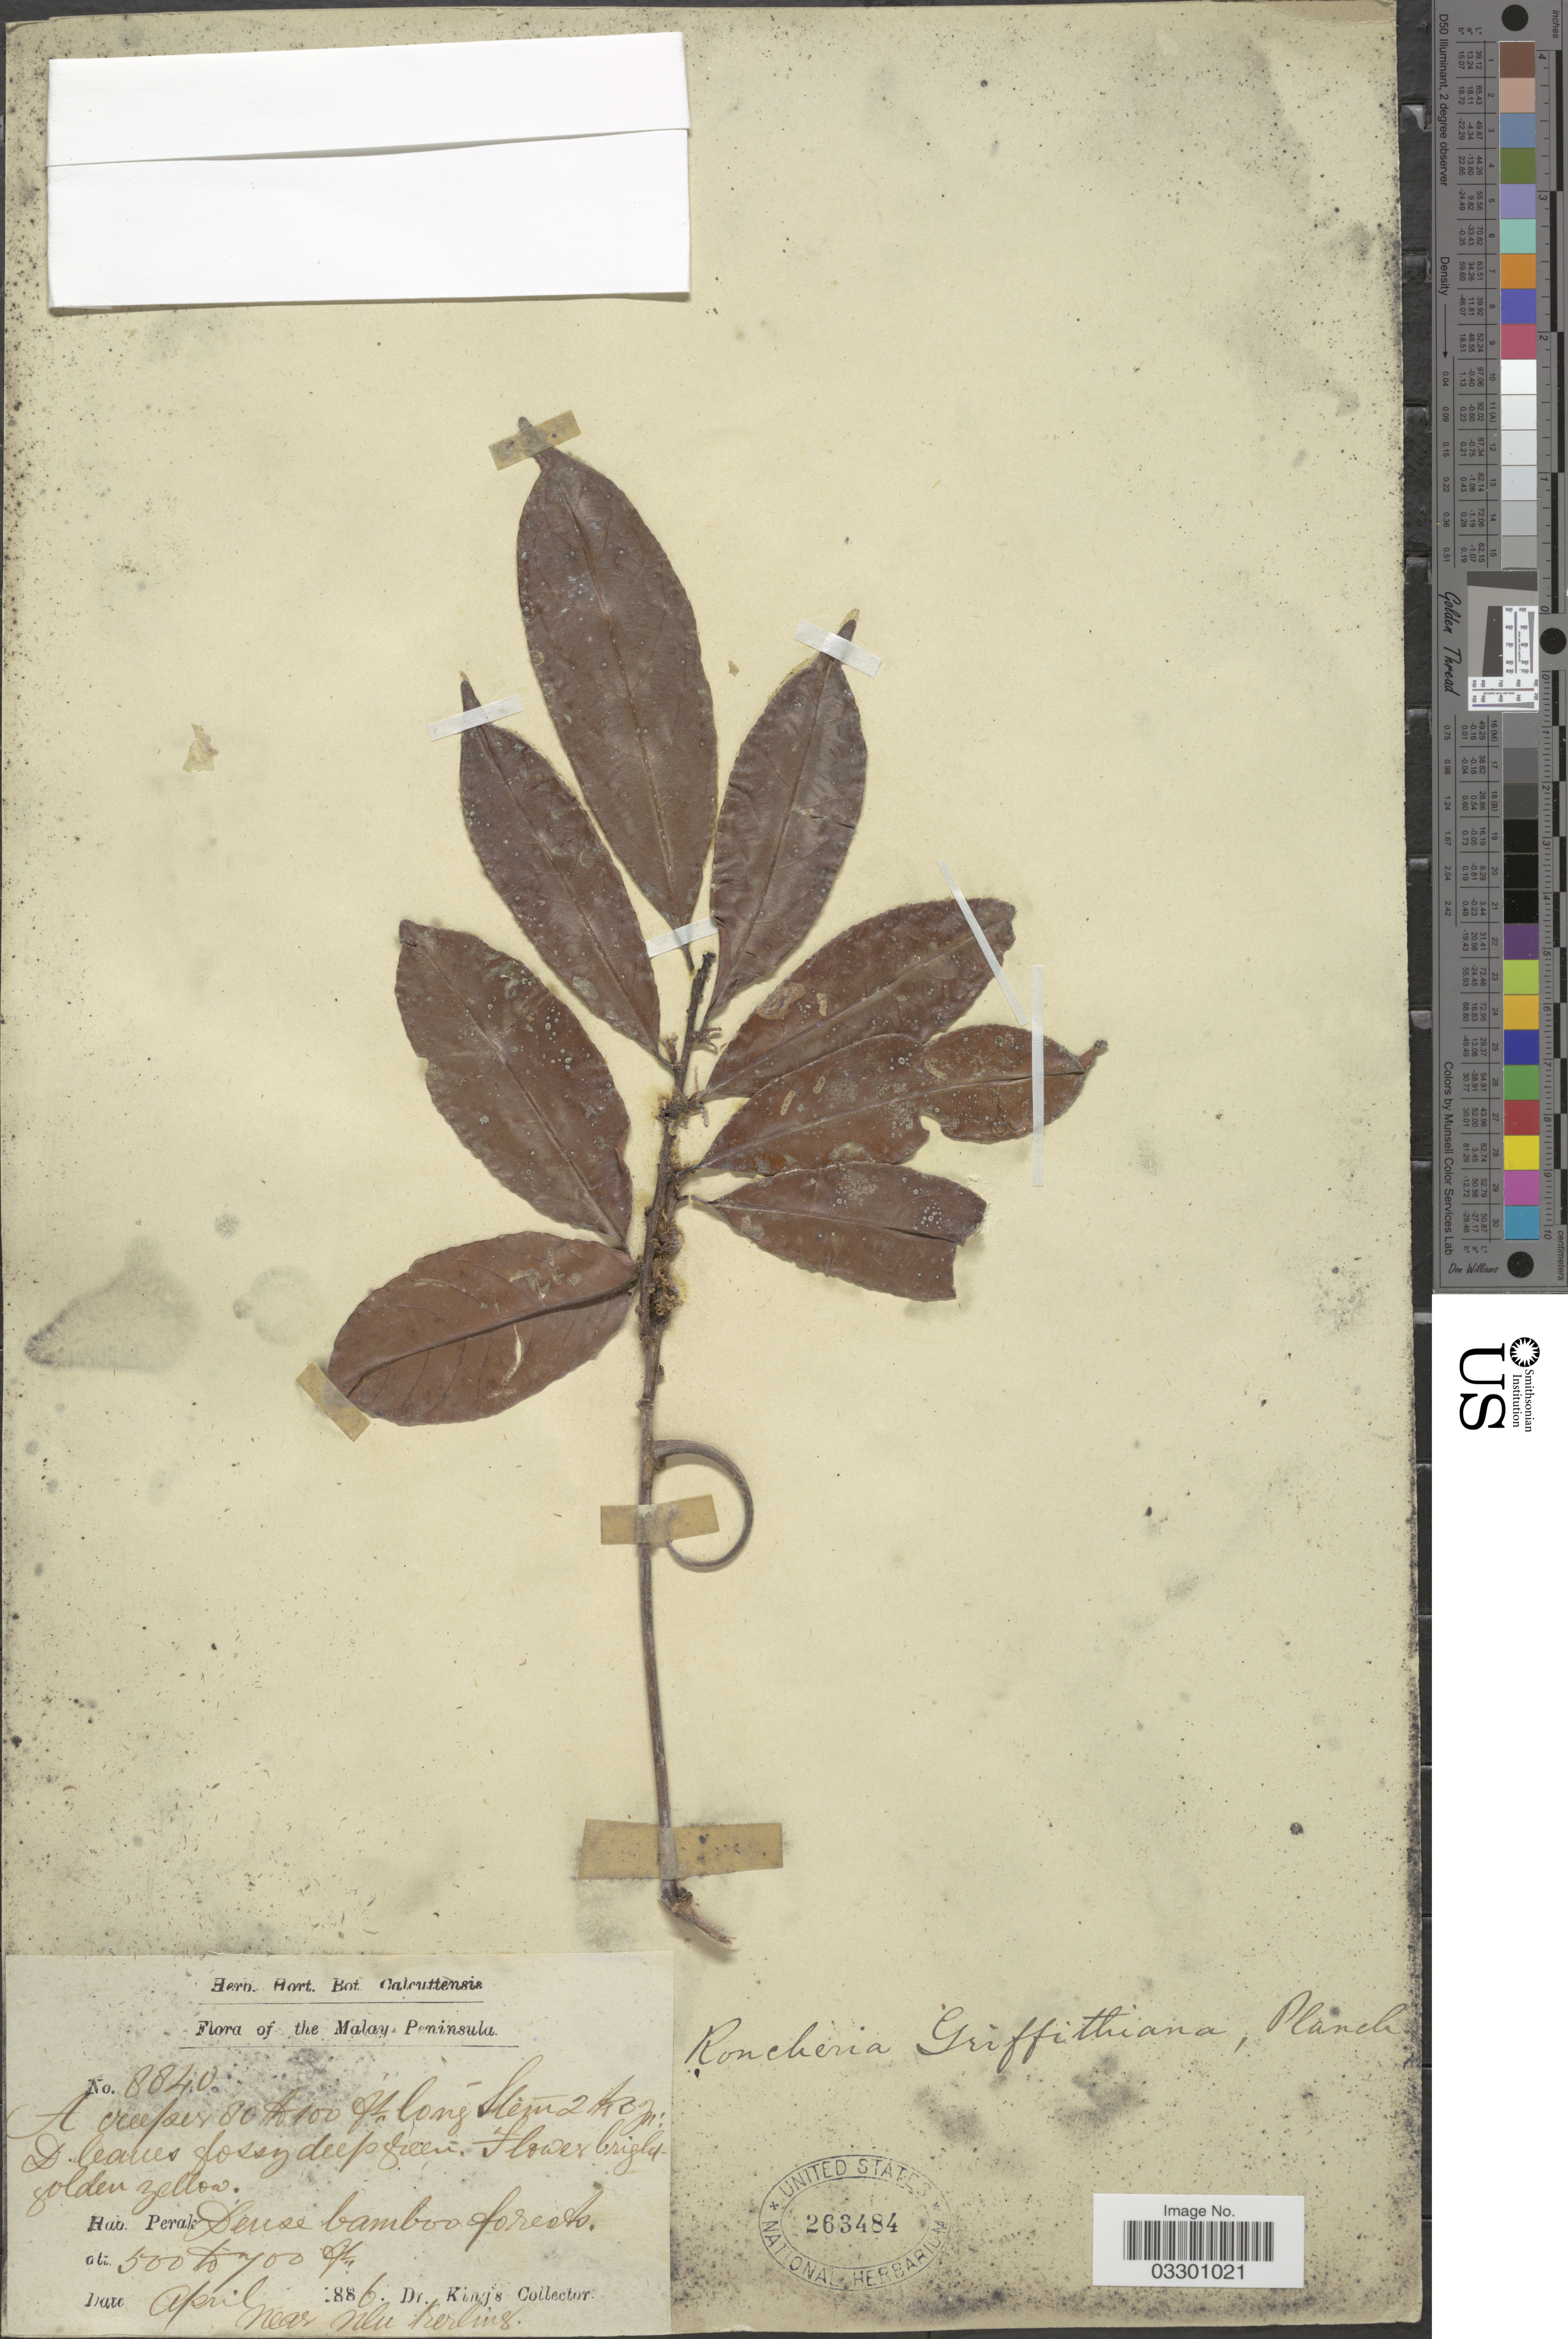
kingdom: Plantae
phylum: Tracheophyta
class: Magnoliopsida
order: Malpighiales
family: Linaceae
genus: Roucheria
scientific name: Roucheria griffithiana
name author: Planch.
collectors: Dr. King's collector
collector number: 8840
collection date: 1886-04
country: Malaysia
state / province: Perak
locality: The Malay Peninsula. Dense bamboo forests near Ulu Kerling.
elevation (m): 152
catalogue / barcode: US 263484